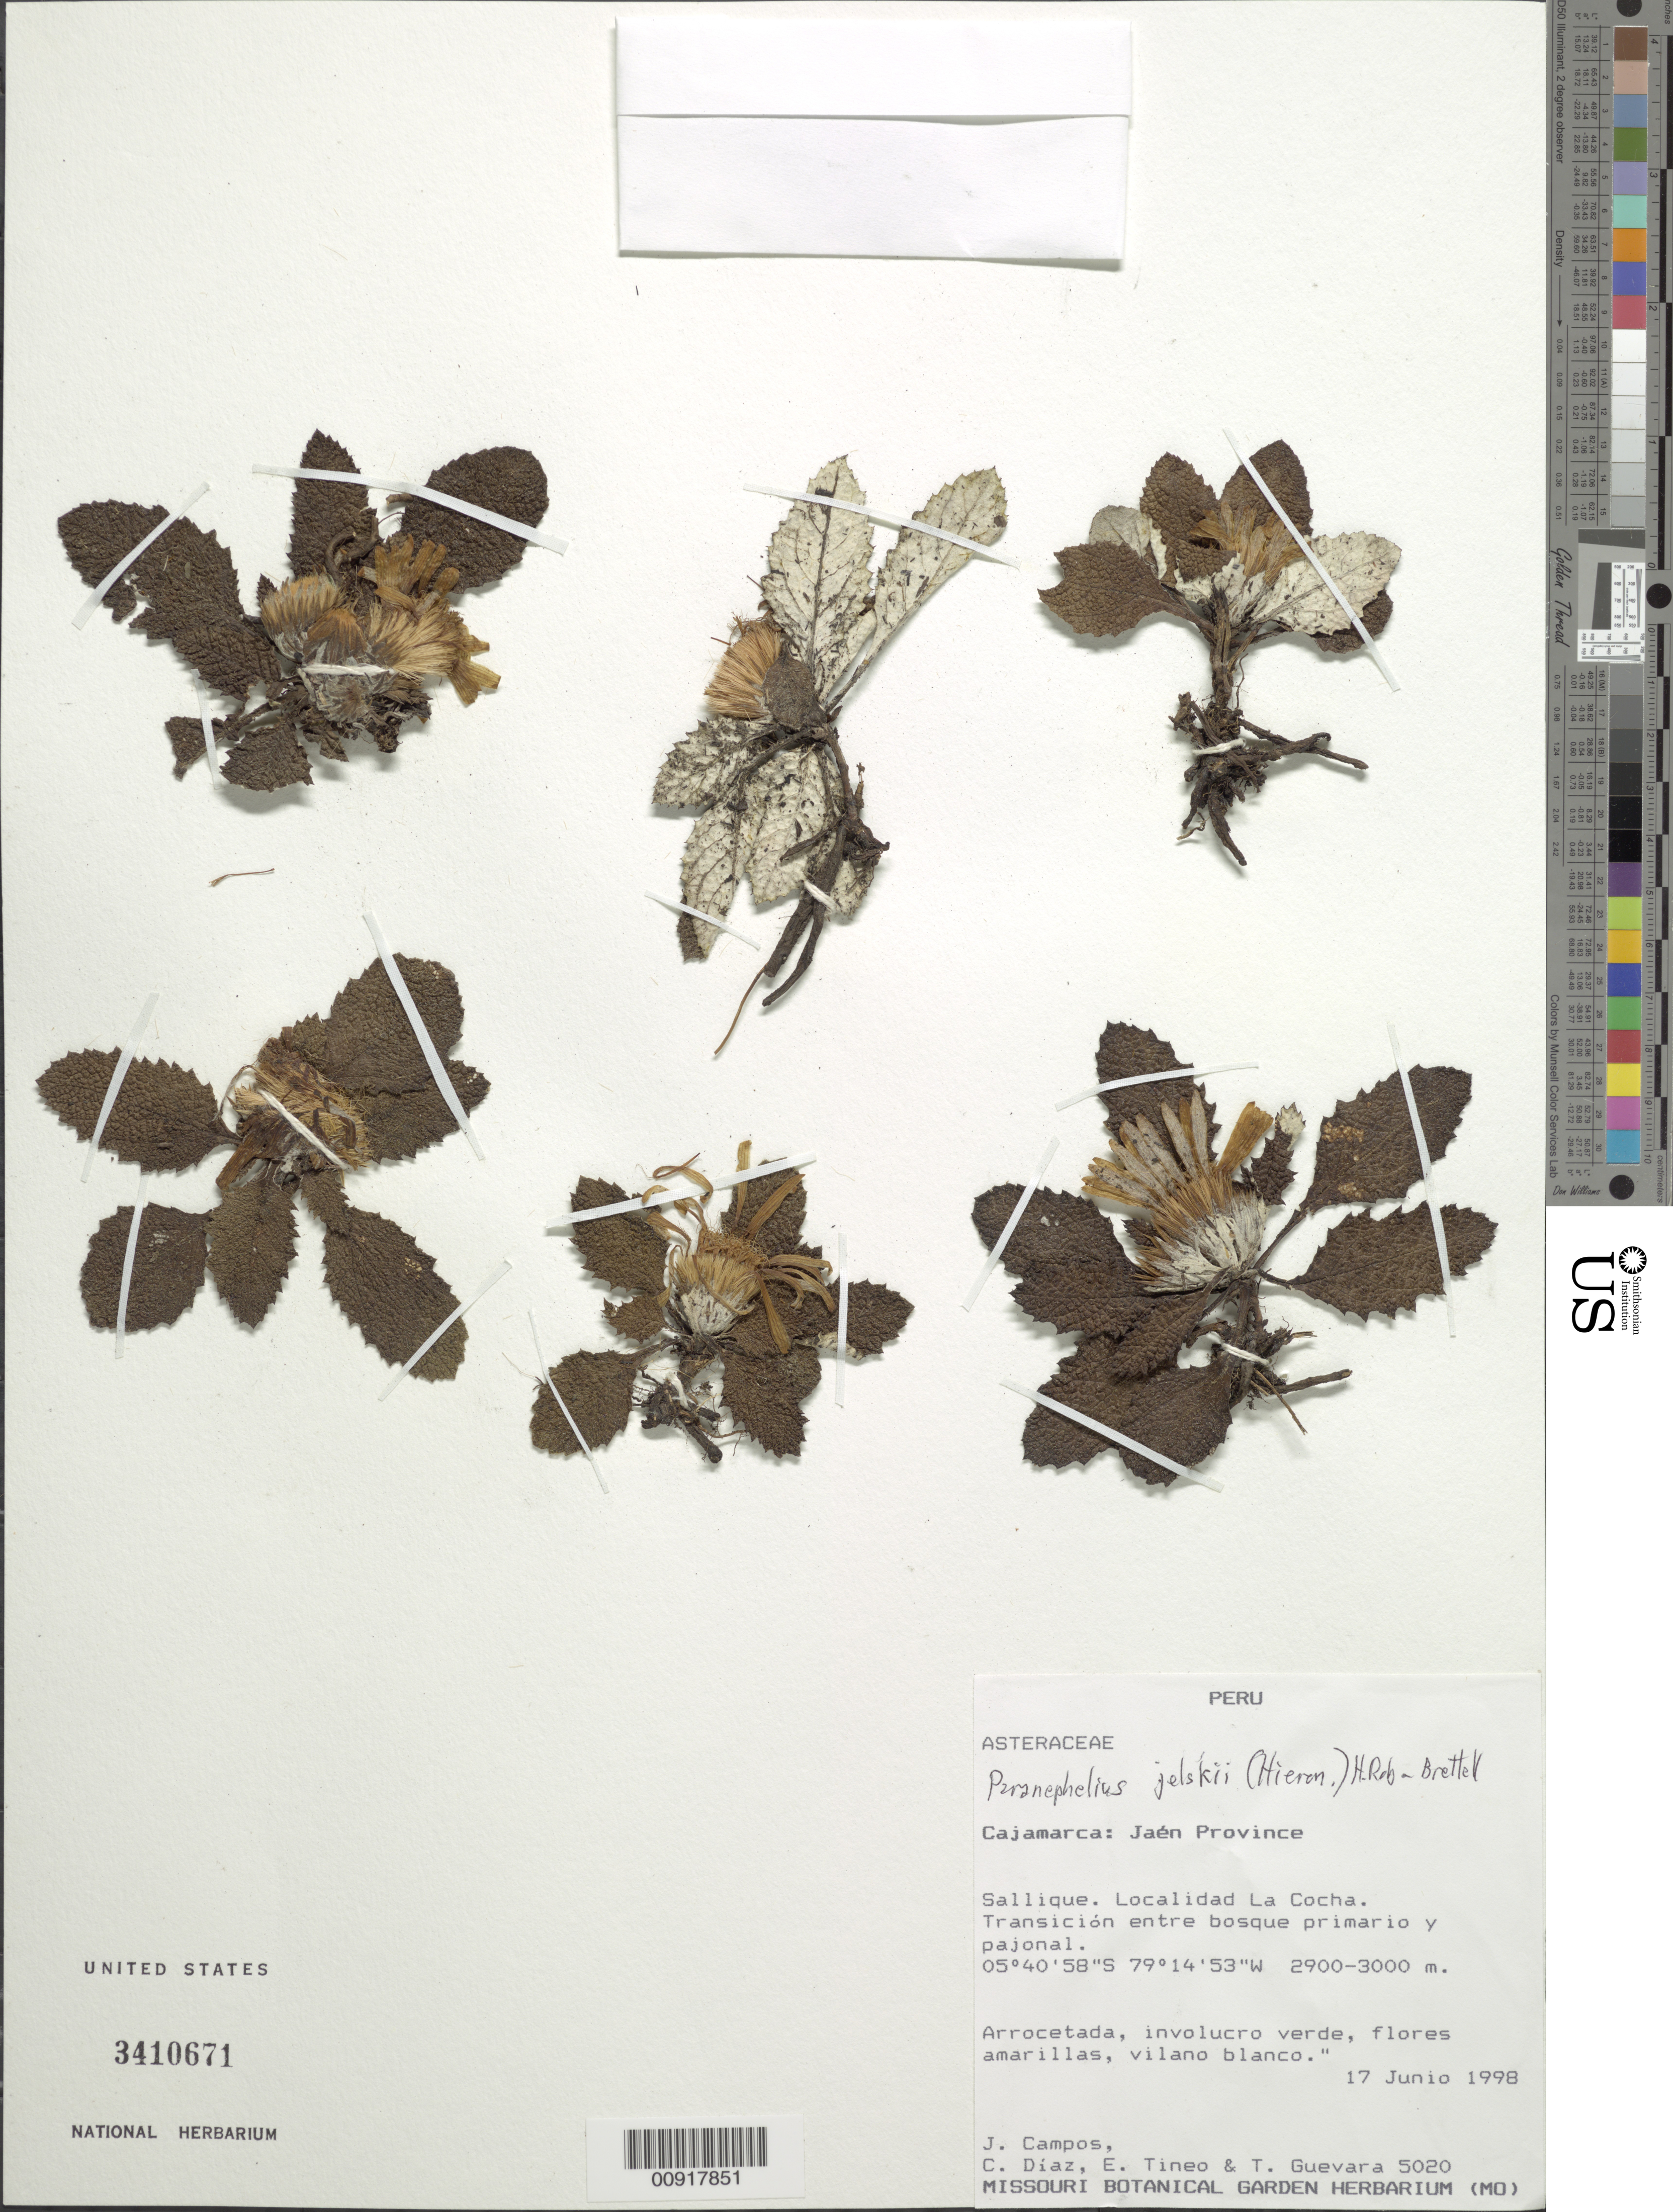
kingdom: Plantae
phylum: Tracheophyta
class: Magnoliopsida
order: Asterales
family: Asteraceae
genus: Paranephelius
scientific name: Paranephelius jelskii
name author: (Hieron.) H. Rob. & Brettell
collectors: J. Campos, C. Díaz, E. Tineo & T. Guevara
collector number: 5020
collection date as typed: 17 June 1998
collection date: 1998-06-17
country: Peru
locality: Cajamarca: Prov. Jaén, Sallique, La Cocha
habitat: Transición entre bosque primario y pajonal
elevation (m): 2900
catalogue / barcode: US 3410671